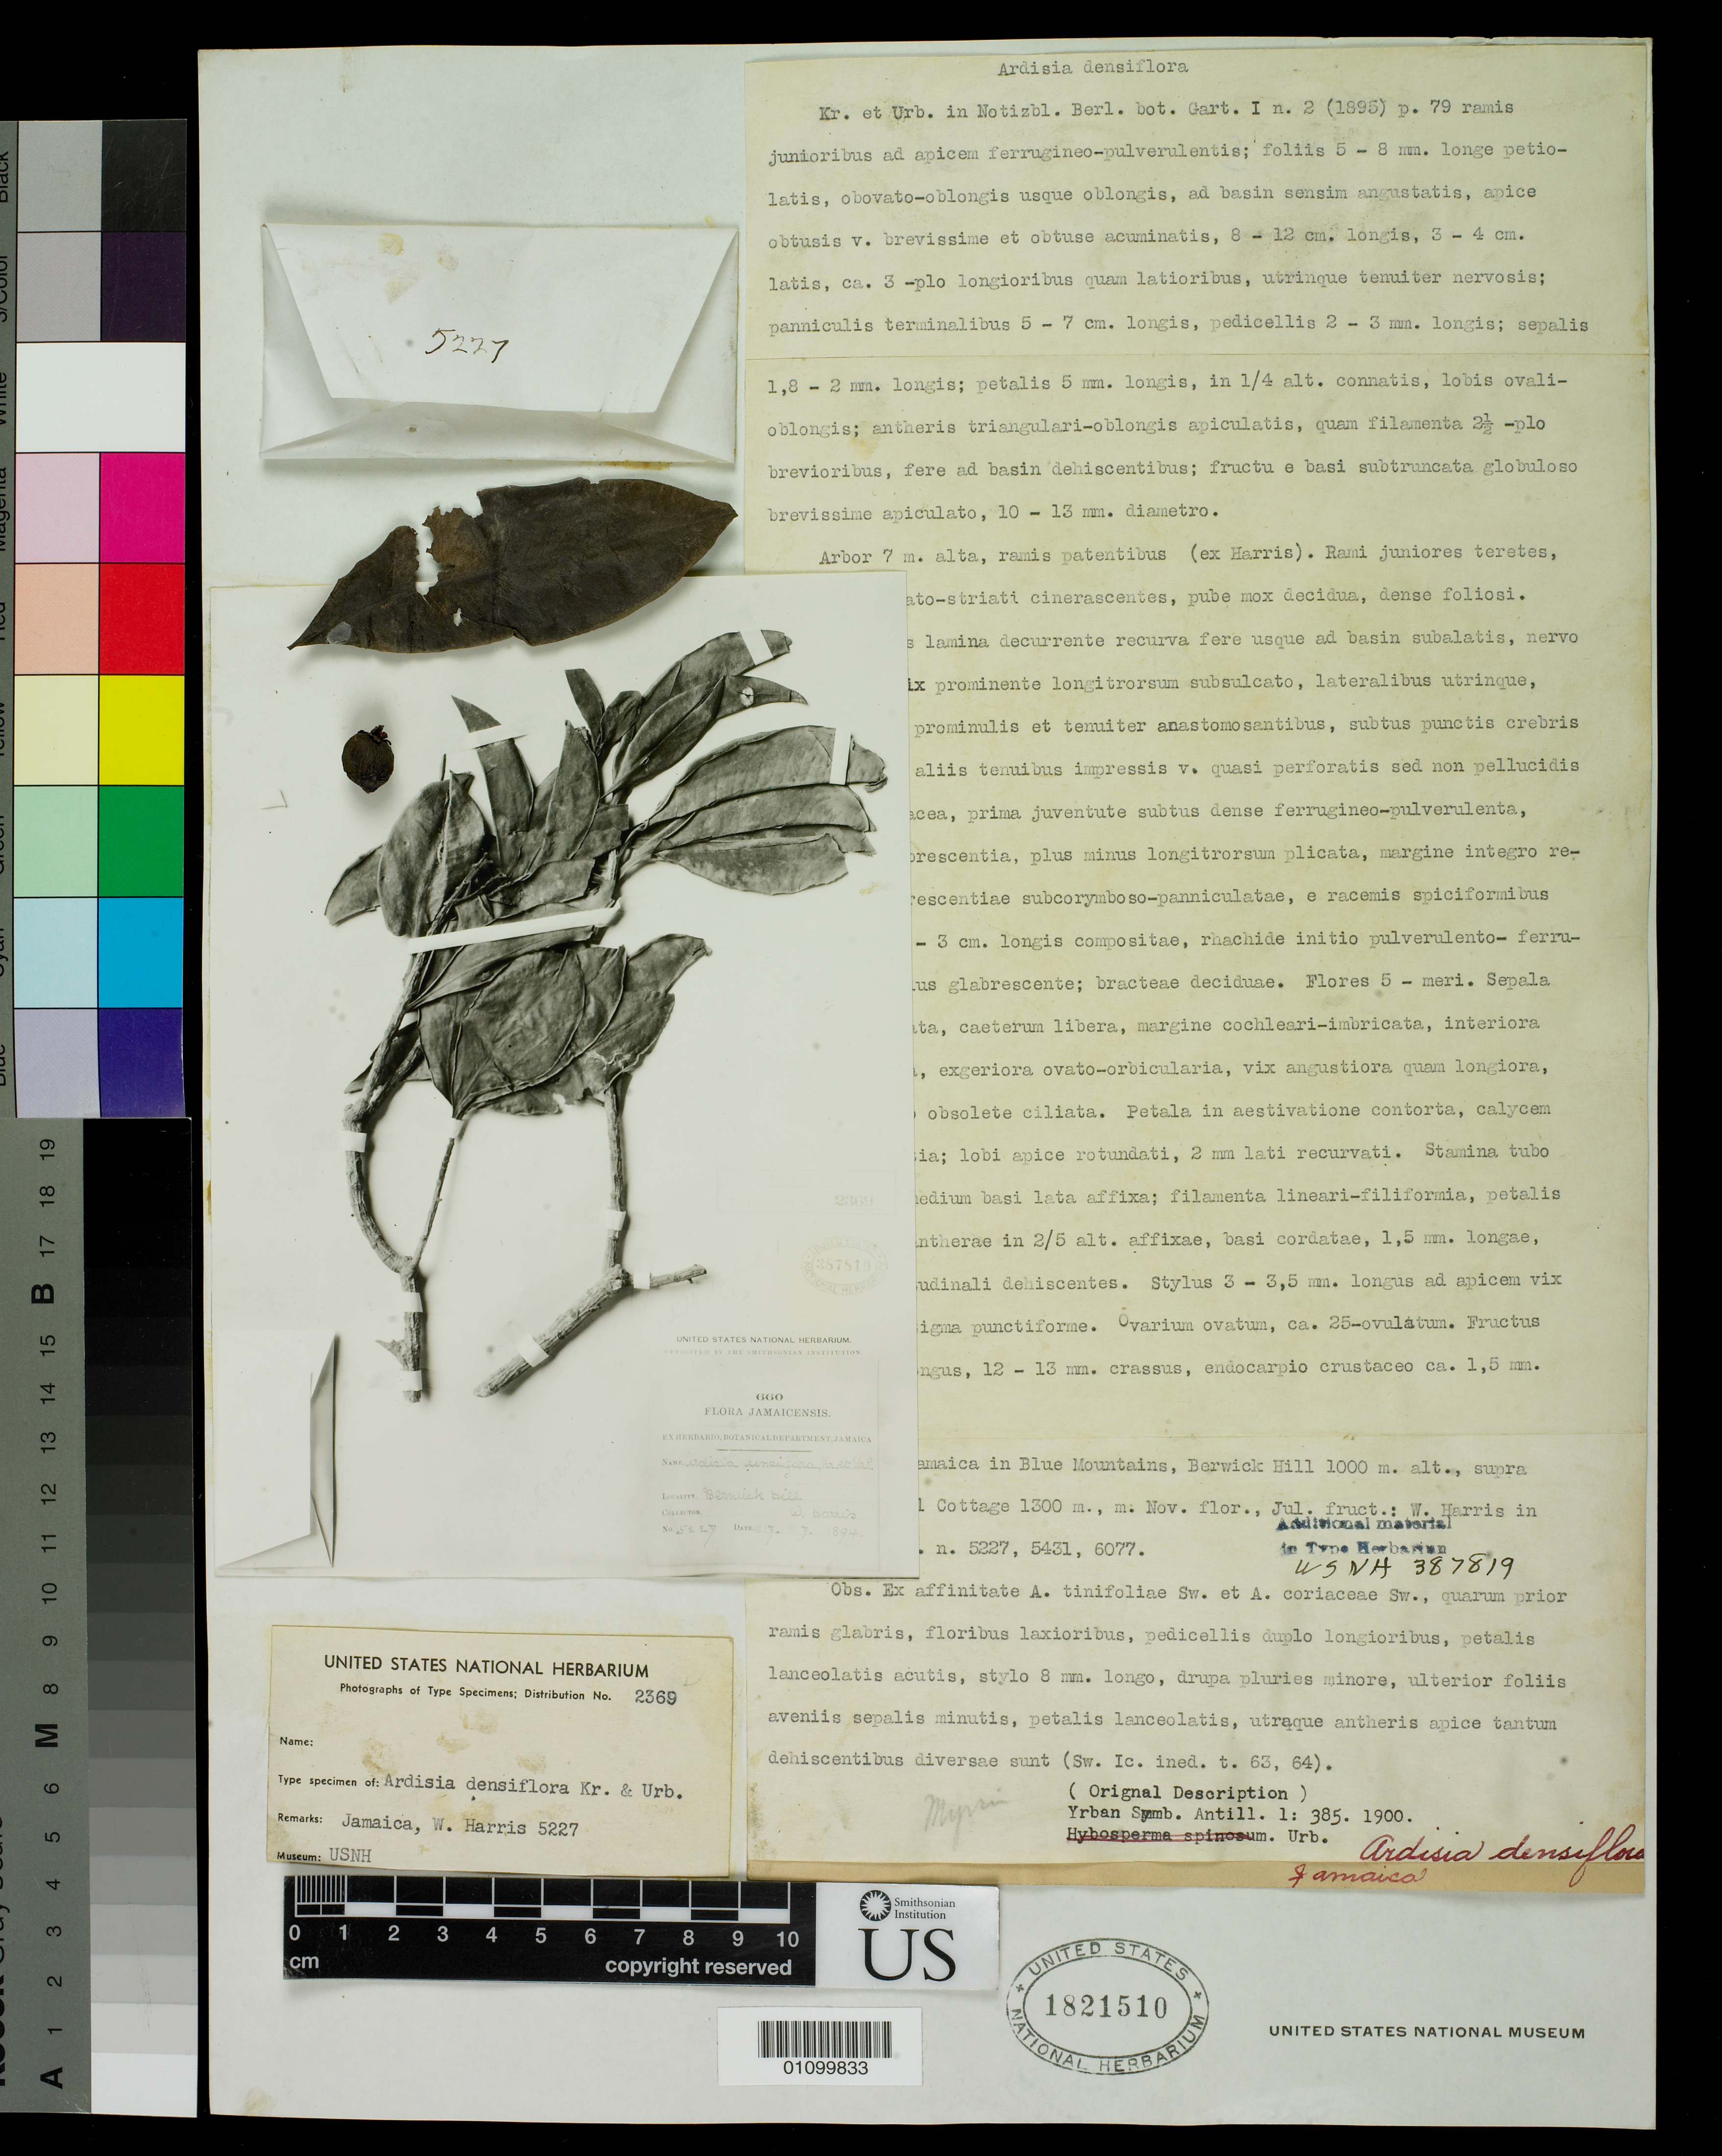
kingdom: Plantae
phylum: Tracheophyta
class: Magnoliopsida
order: Ericales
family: Primulaceae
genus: Ardisia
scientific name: Ardisia densiflora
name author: Krug & Urb.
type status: Isosyntype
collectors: W. H. Harris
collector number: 5227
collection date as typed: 17 Jul 1894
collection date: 1894-07-17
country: Jamaica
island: Greater Antilles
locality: Berwick Hill.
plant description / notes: Photograph and fragmentary material of type specimen, apparently of other US specimen (USNH 387819).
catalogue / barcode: US 1821510